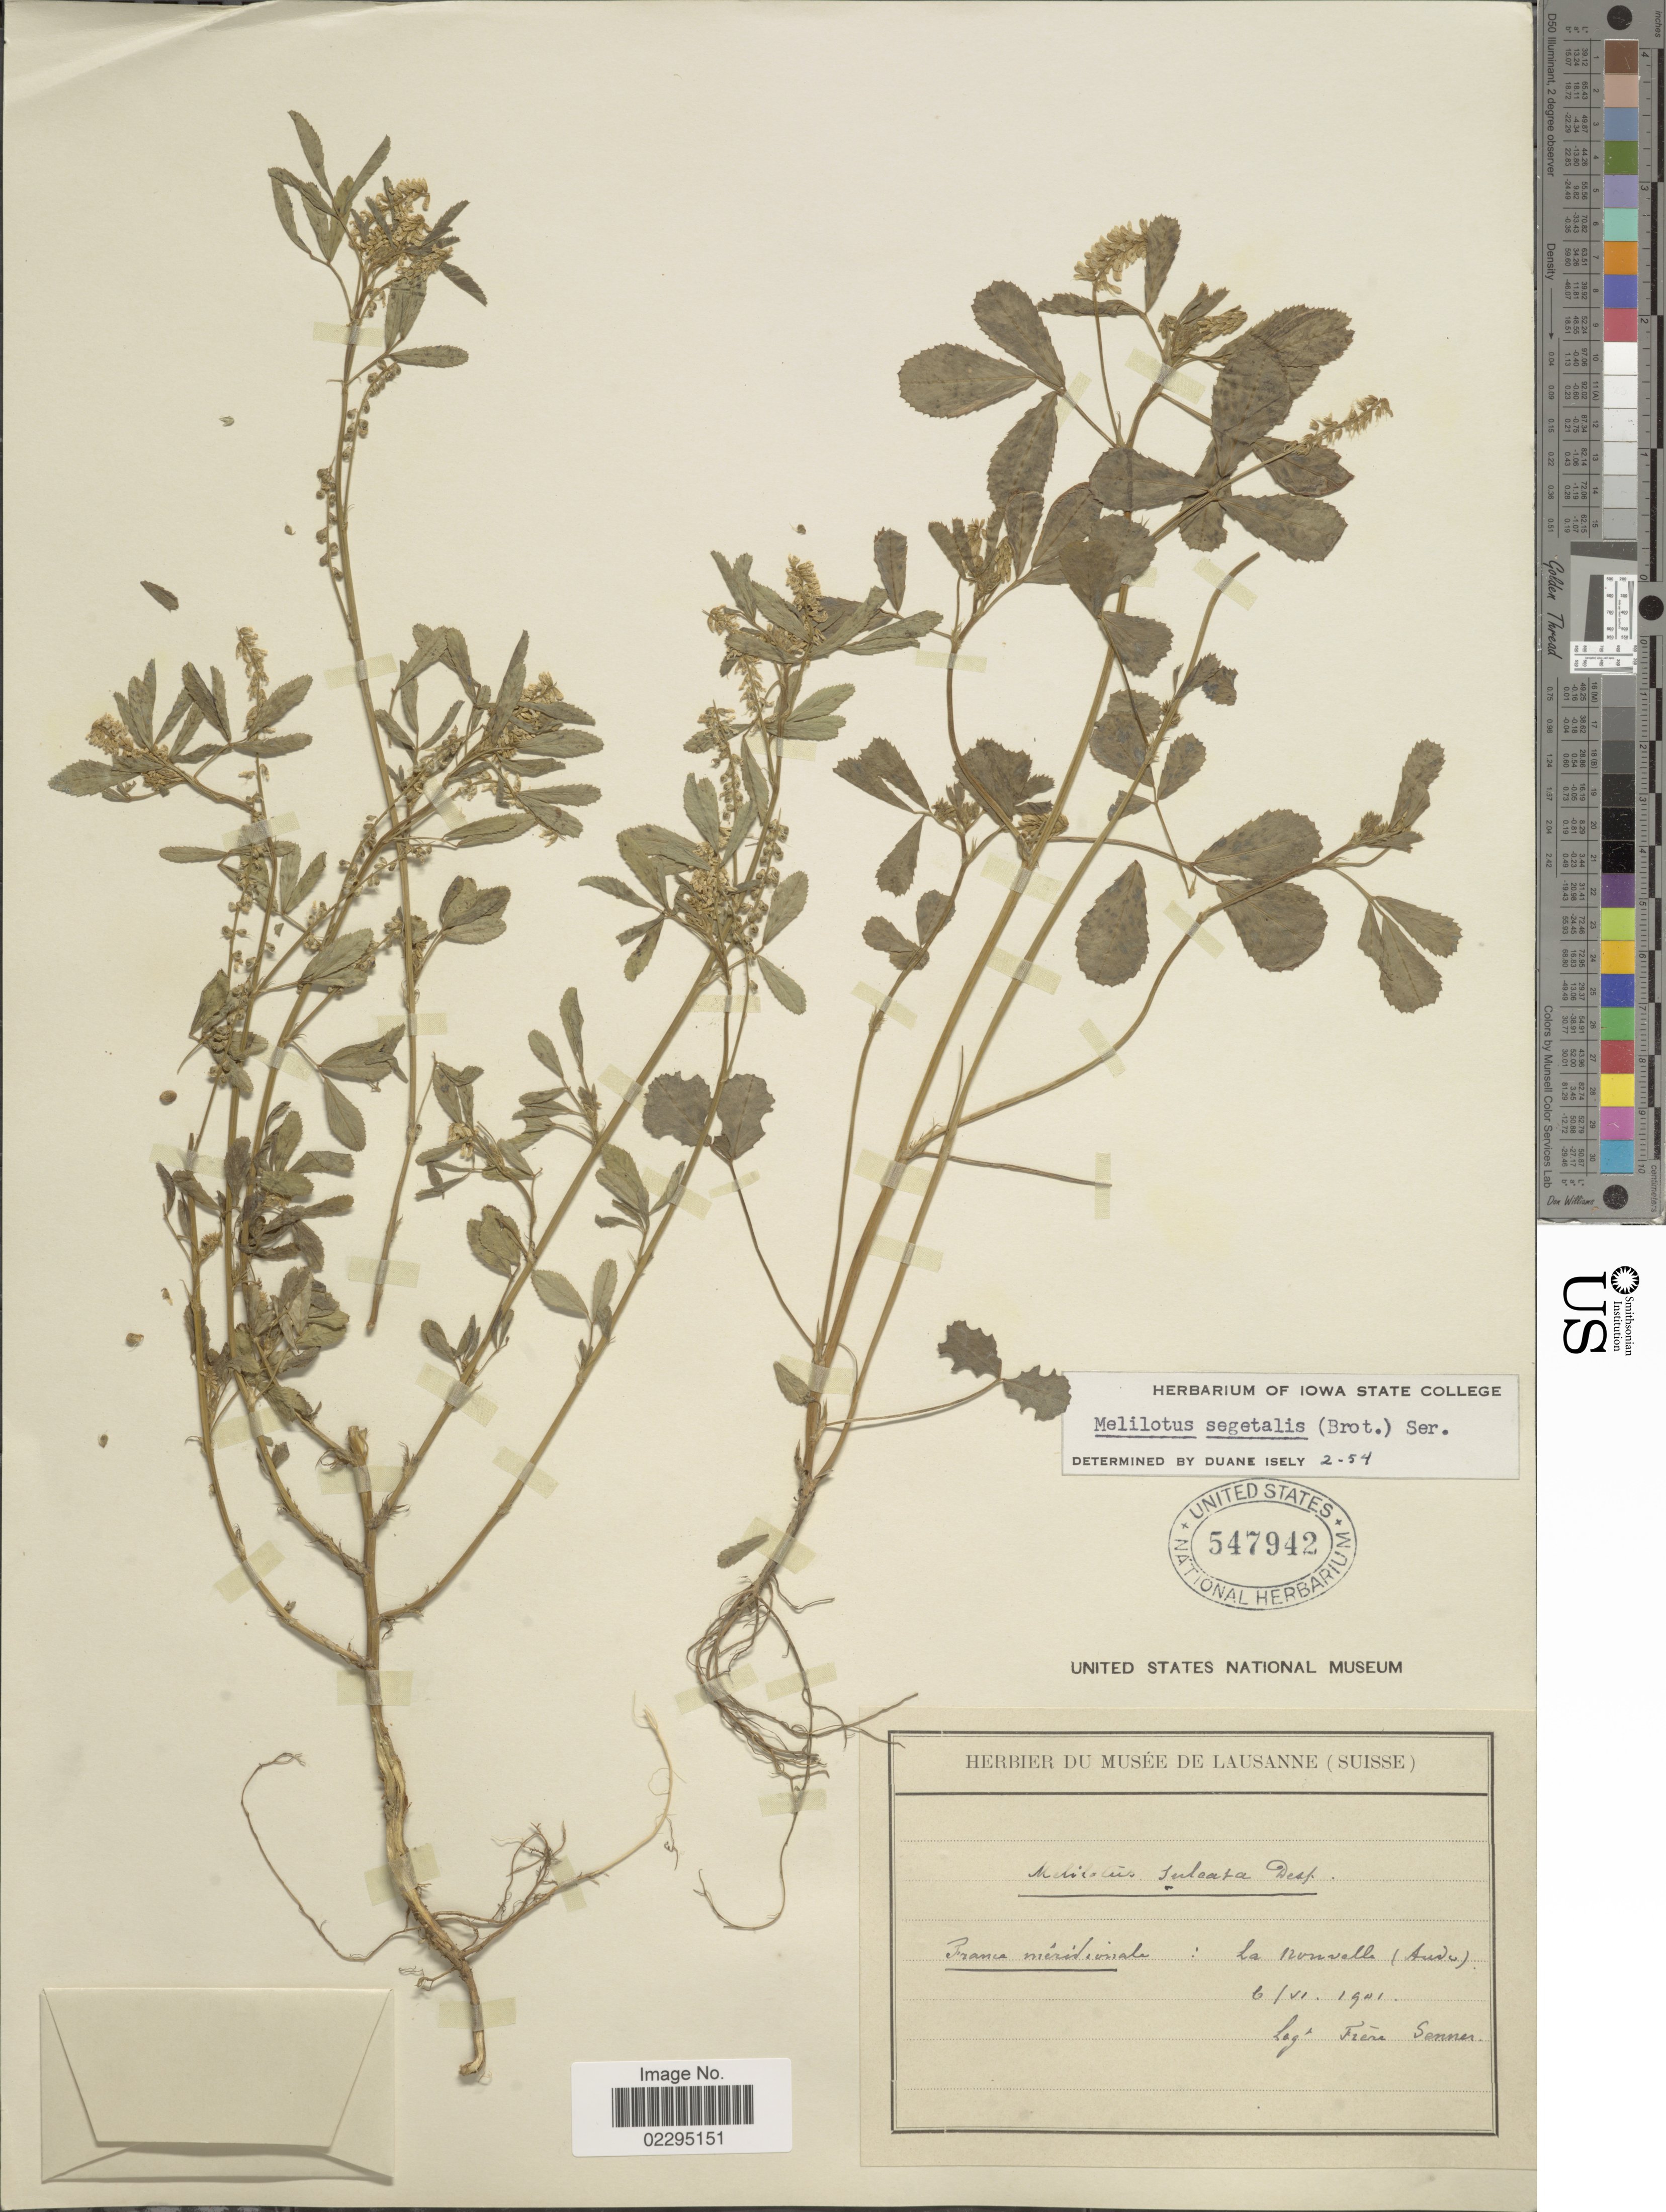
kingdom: Plantae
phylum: Tracheophyta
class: Magnoliopsida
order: Fabales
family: Fabaceae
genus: Melilotus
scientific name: Melilotus segetalis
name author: Ser.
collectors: E. Sennen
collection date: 1901-06-06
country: France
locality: France meridionale : La Nouvelle (Audu). [interpreted]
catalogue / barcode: US 547942